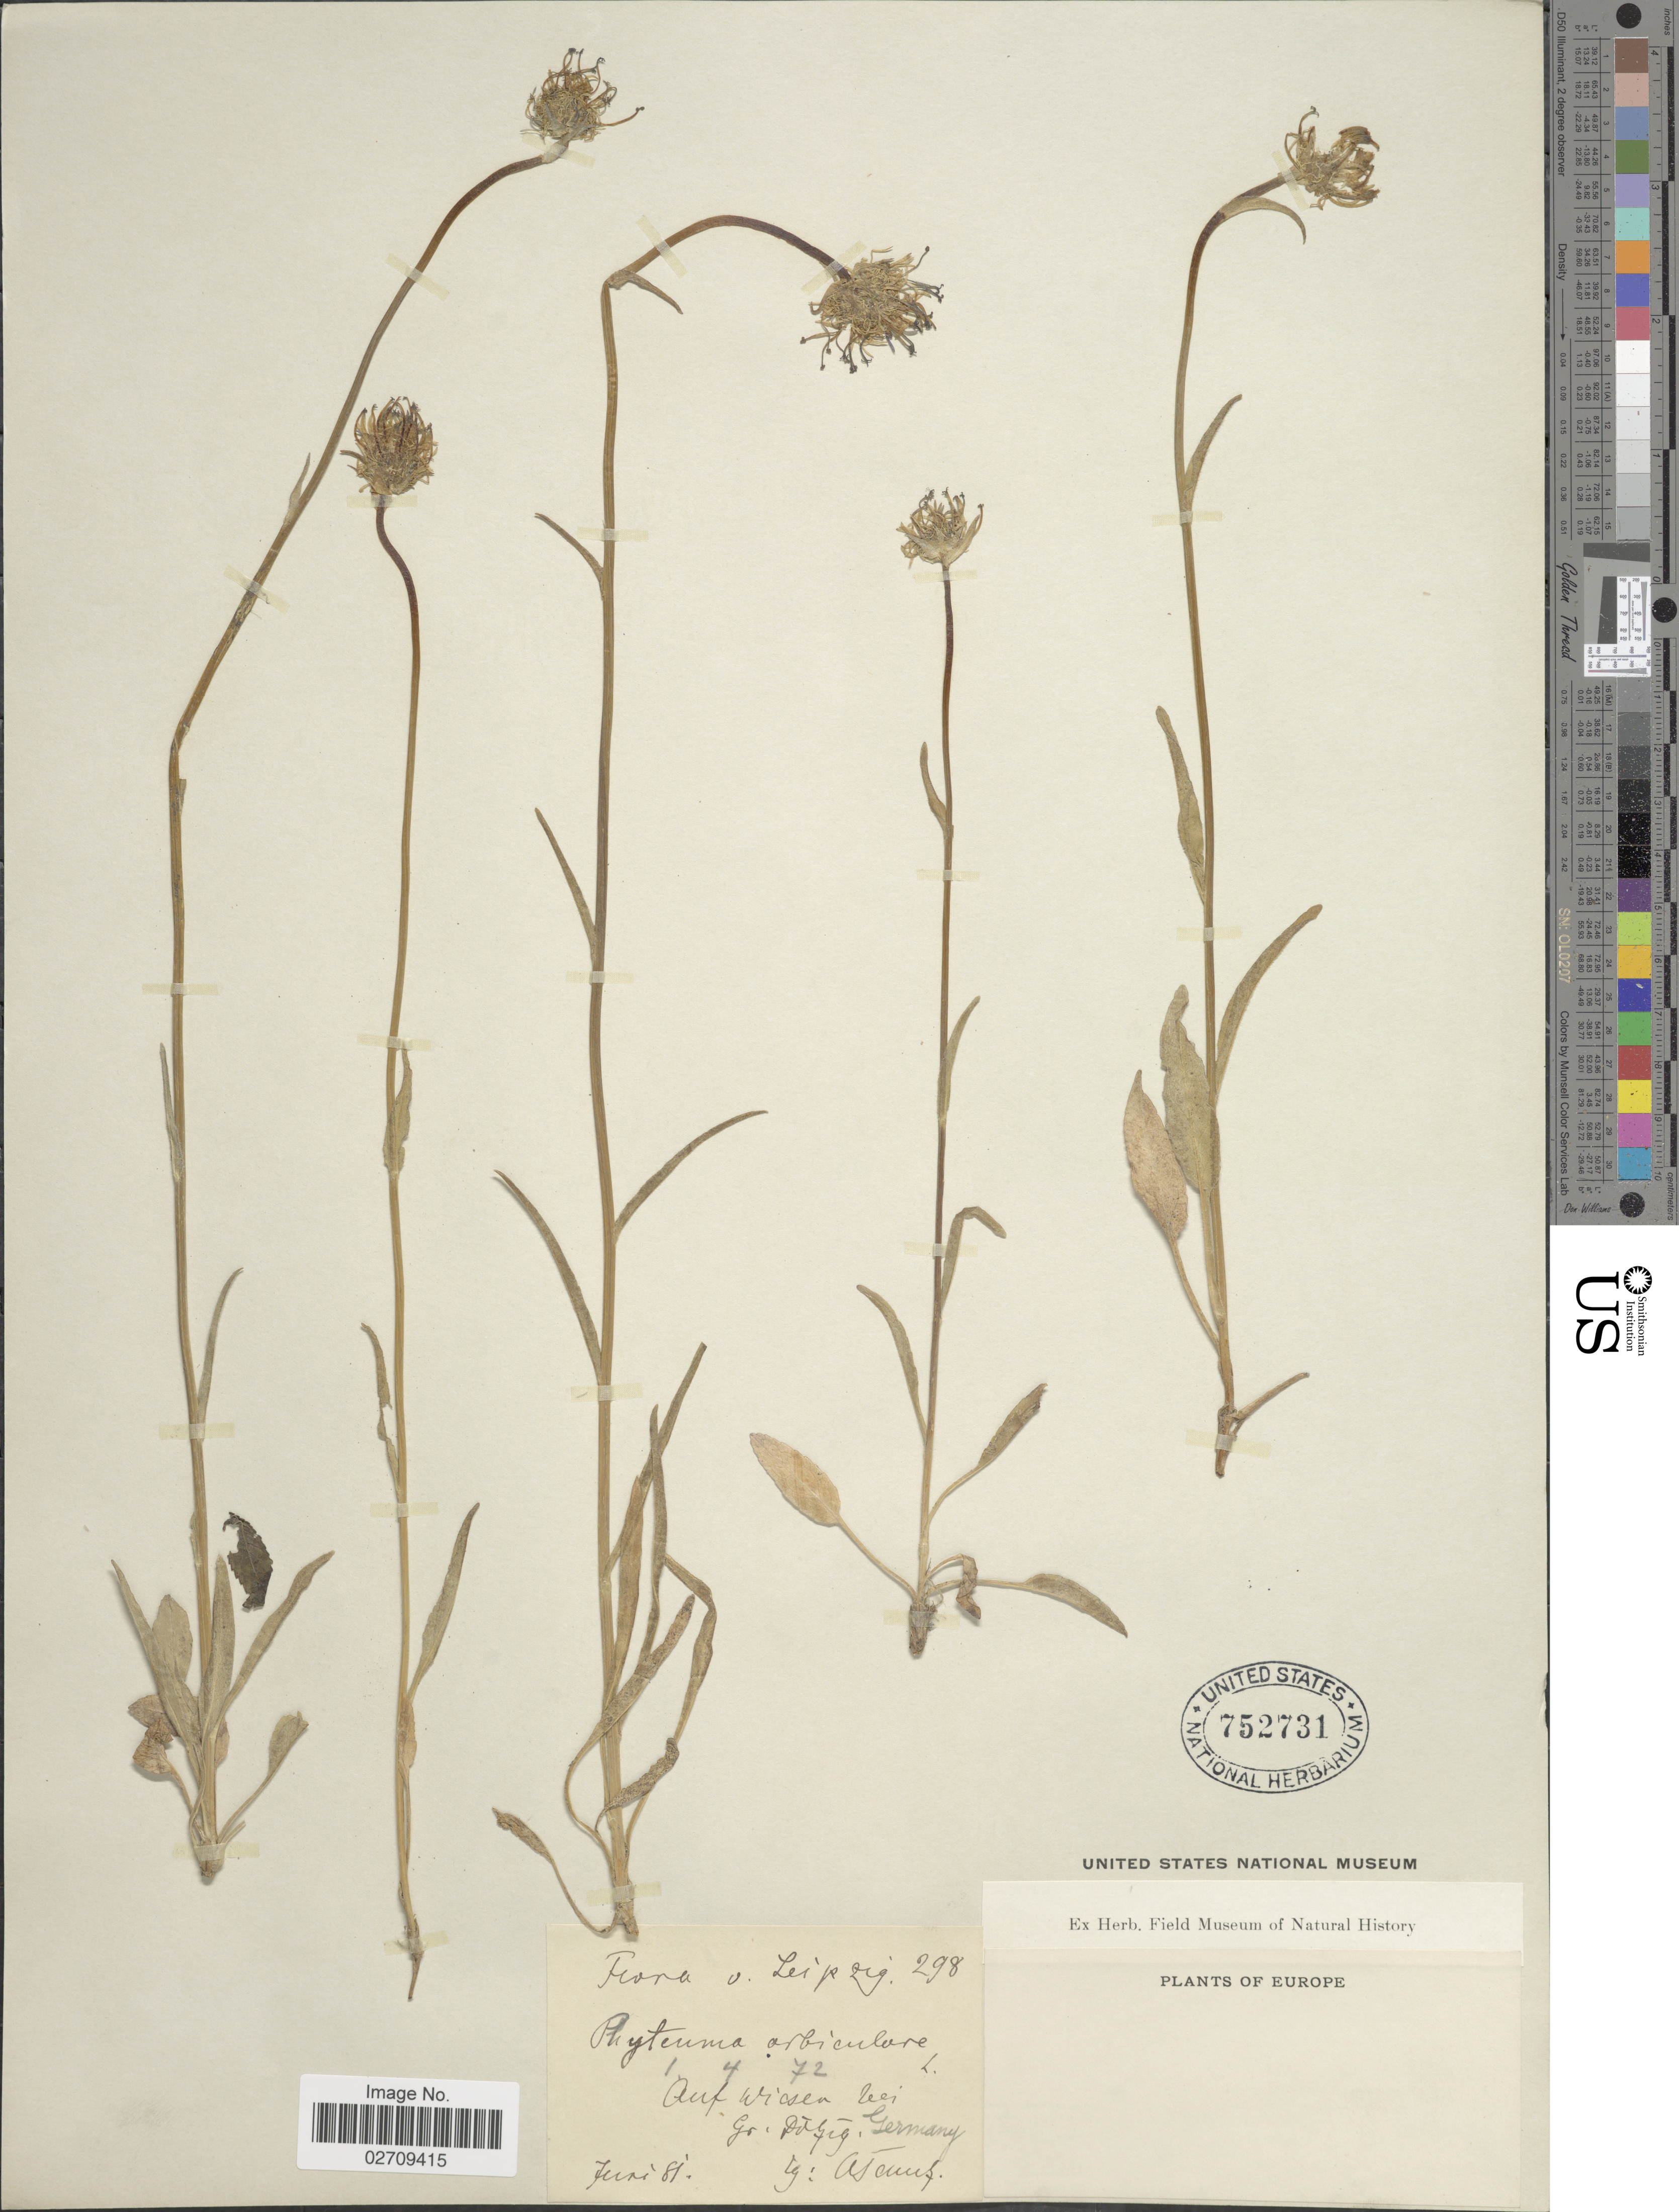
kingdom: Plantae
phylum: Tracheophyta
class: Magnoliopsida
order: Asterales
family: Campanulaceae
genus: Phyteuma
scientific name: Phyteuma orbiculare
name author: L.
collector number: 298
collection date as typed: Transcribed d/m/y: /6/81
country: Germany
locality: Auf Wiesen bei Gr. Dofig. Germany [interpreted]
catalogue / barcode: US 752731